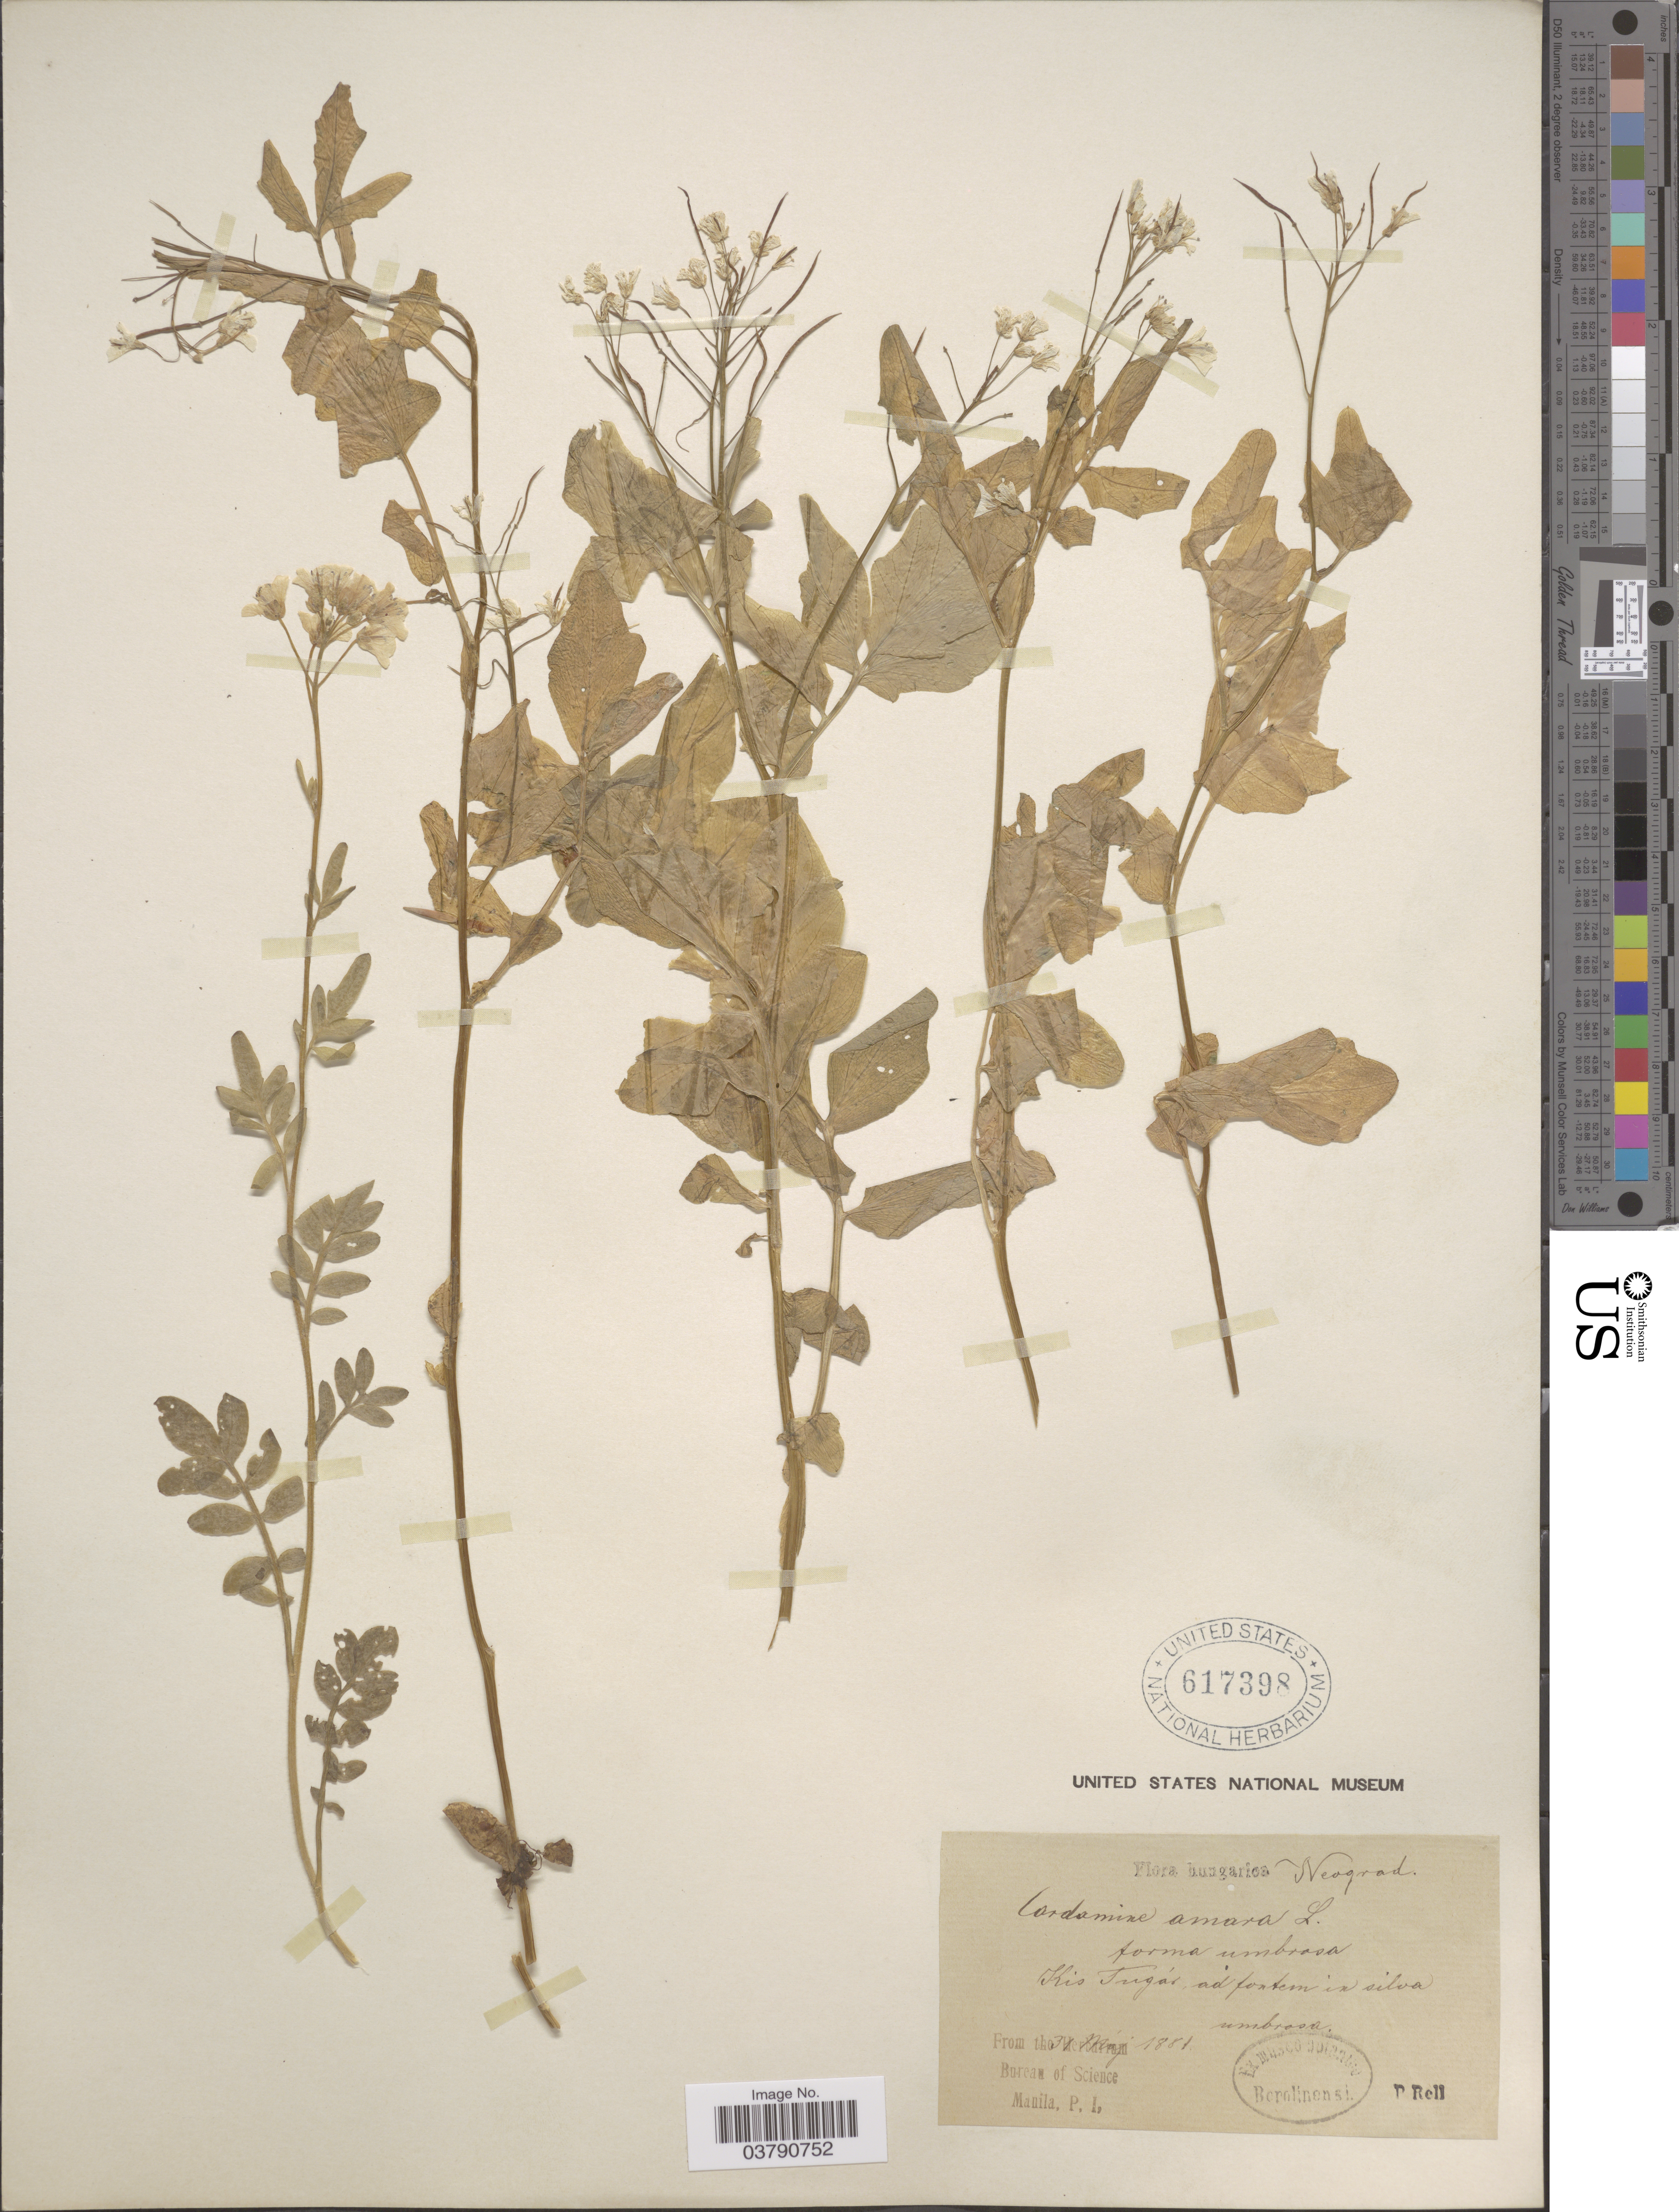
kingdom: Plantae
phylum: Tracheophyta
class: Magnoliopsida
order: Brassicales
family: Brassicaceae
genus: Cardamine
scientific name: Cardamine amara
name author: L.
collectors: P. Rell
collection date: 1881-05-31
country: Hungary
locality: Neograd [interpreted] [unsure placement] Kis Tugár.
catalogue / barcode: US 617398